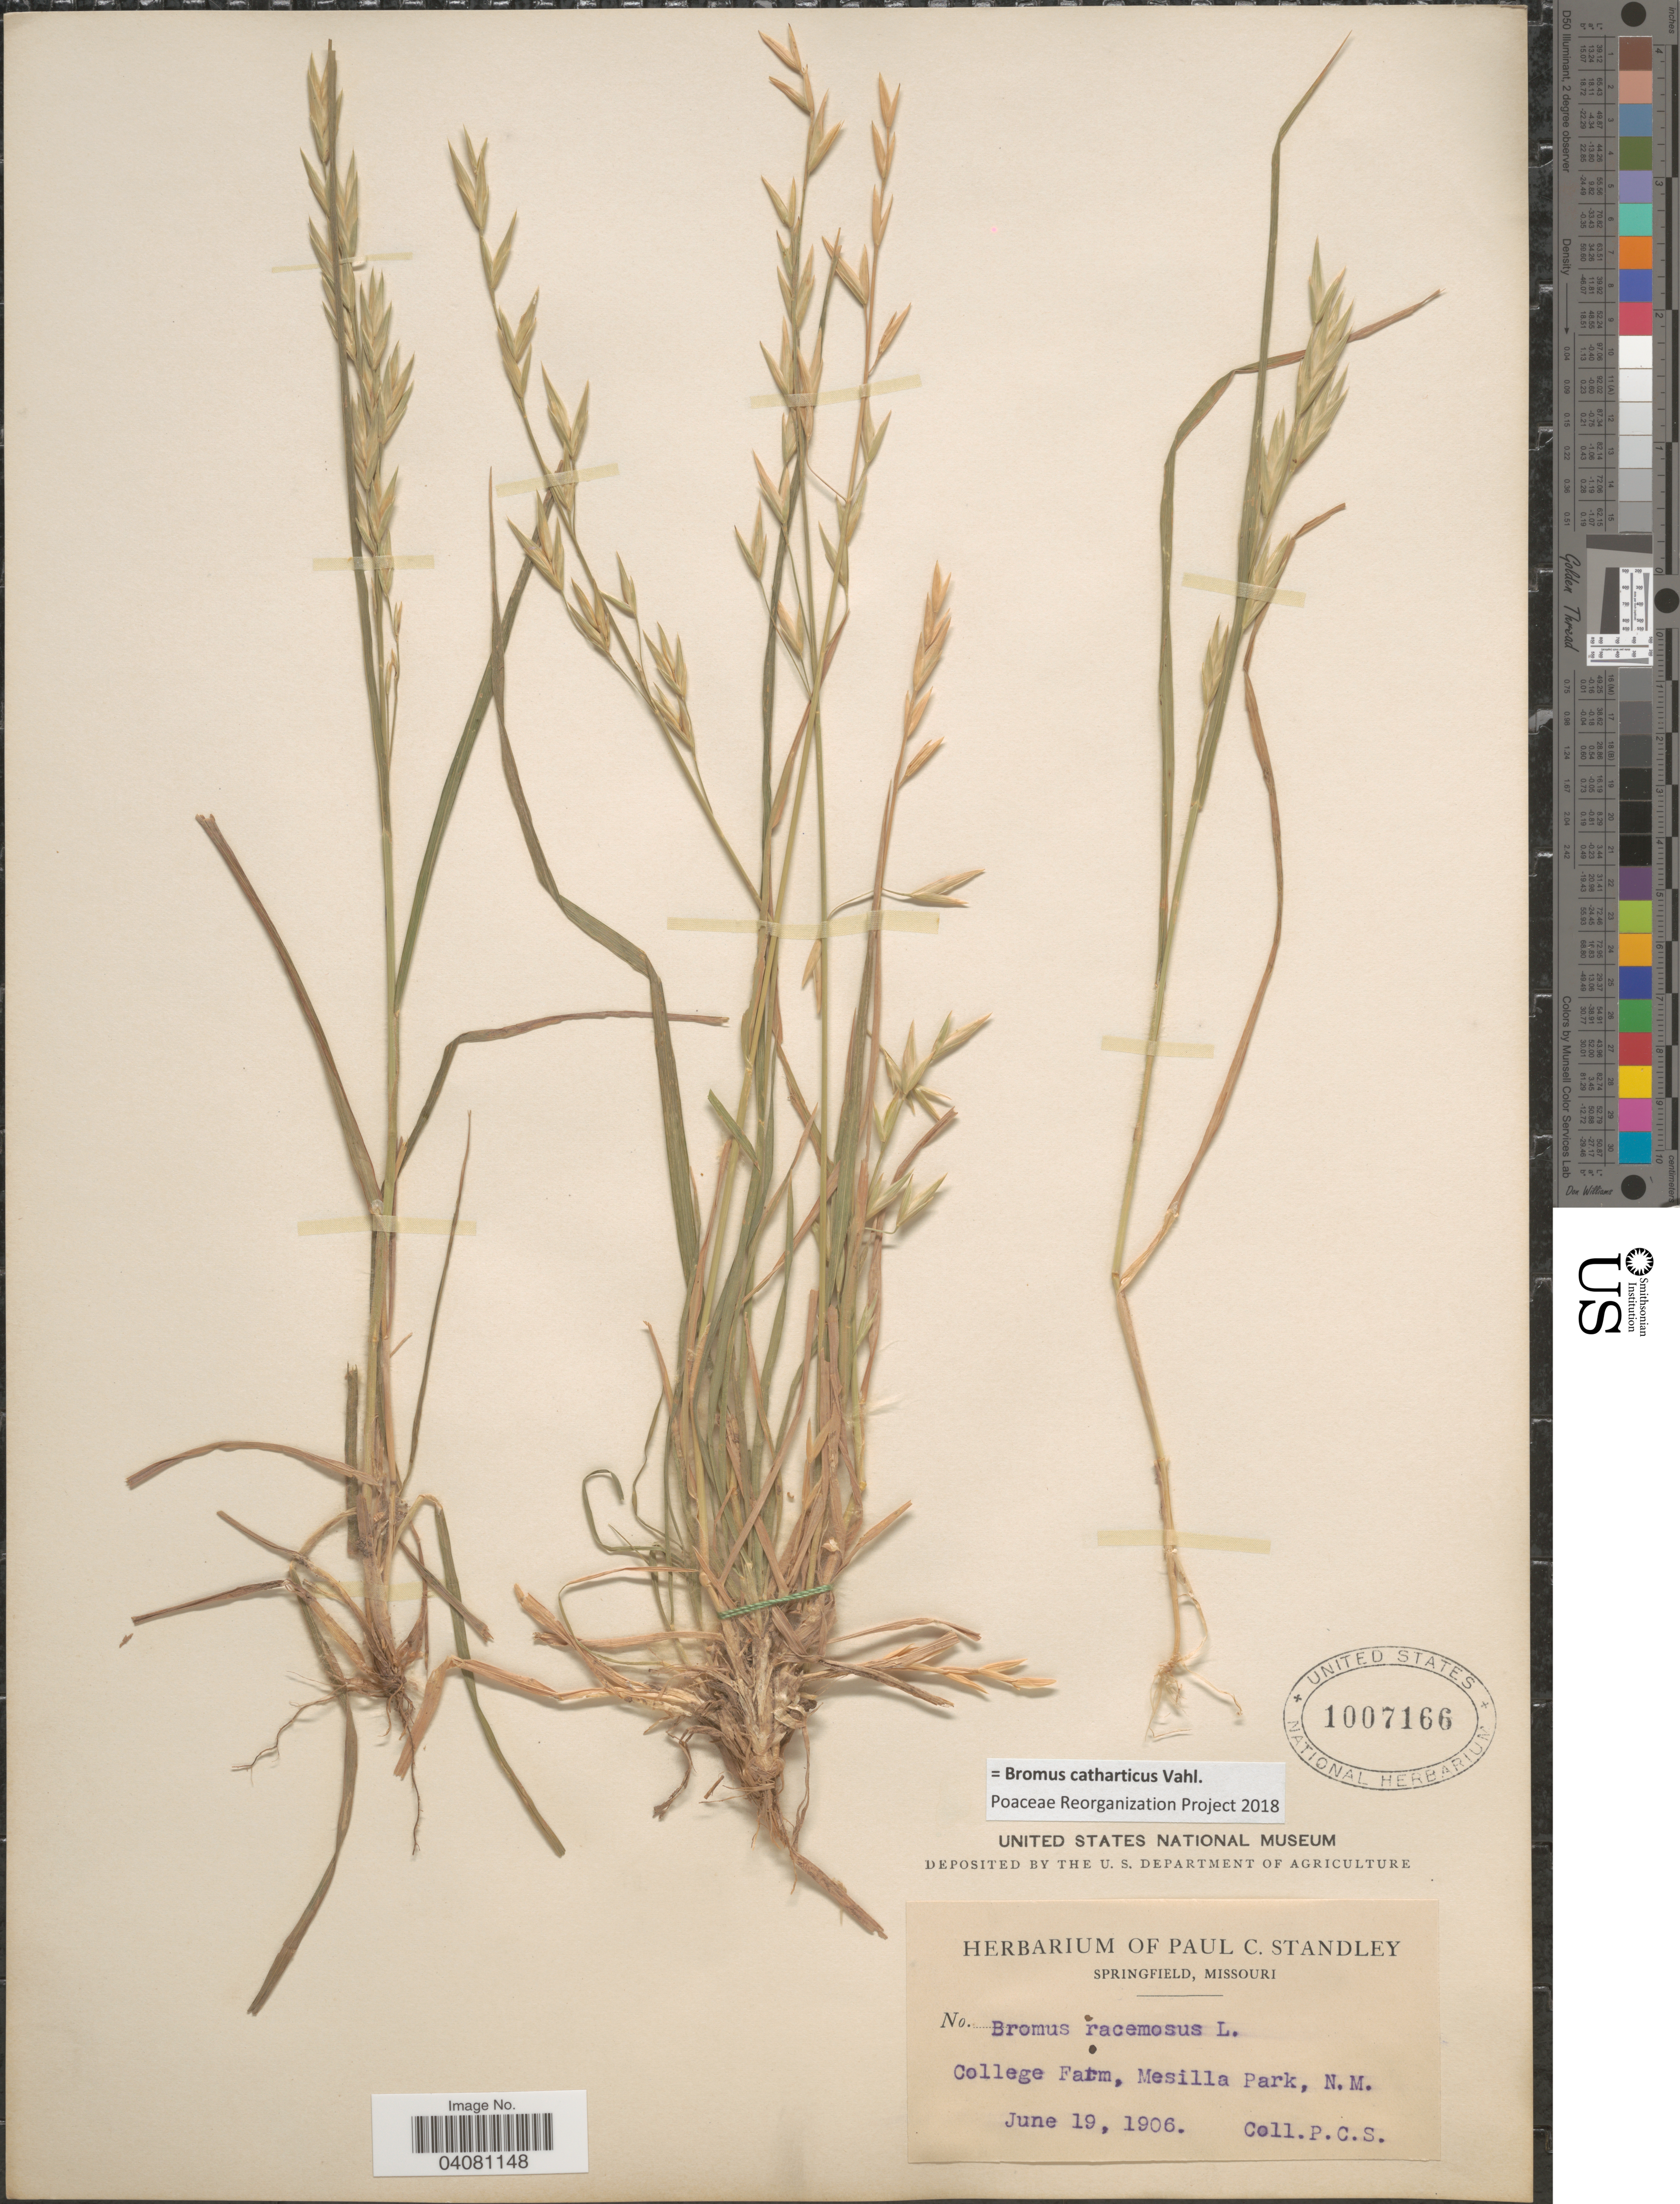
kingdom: Plantae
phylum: Tracheophyta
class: Liliopsida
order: Poales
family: Poaceae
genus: Bromus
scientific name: Bromus catharticus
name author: Vahl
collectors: P. C. Standley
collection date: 1906-06-19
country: United States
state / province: New Mexico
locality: College Farm, Mesilla Park.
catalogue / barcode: US 1007166